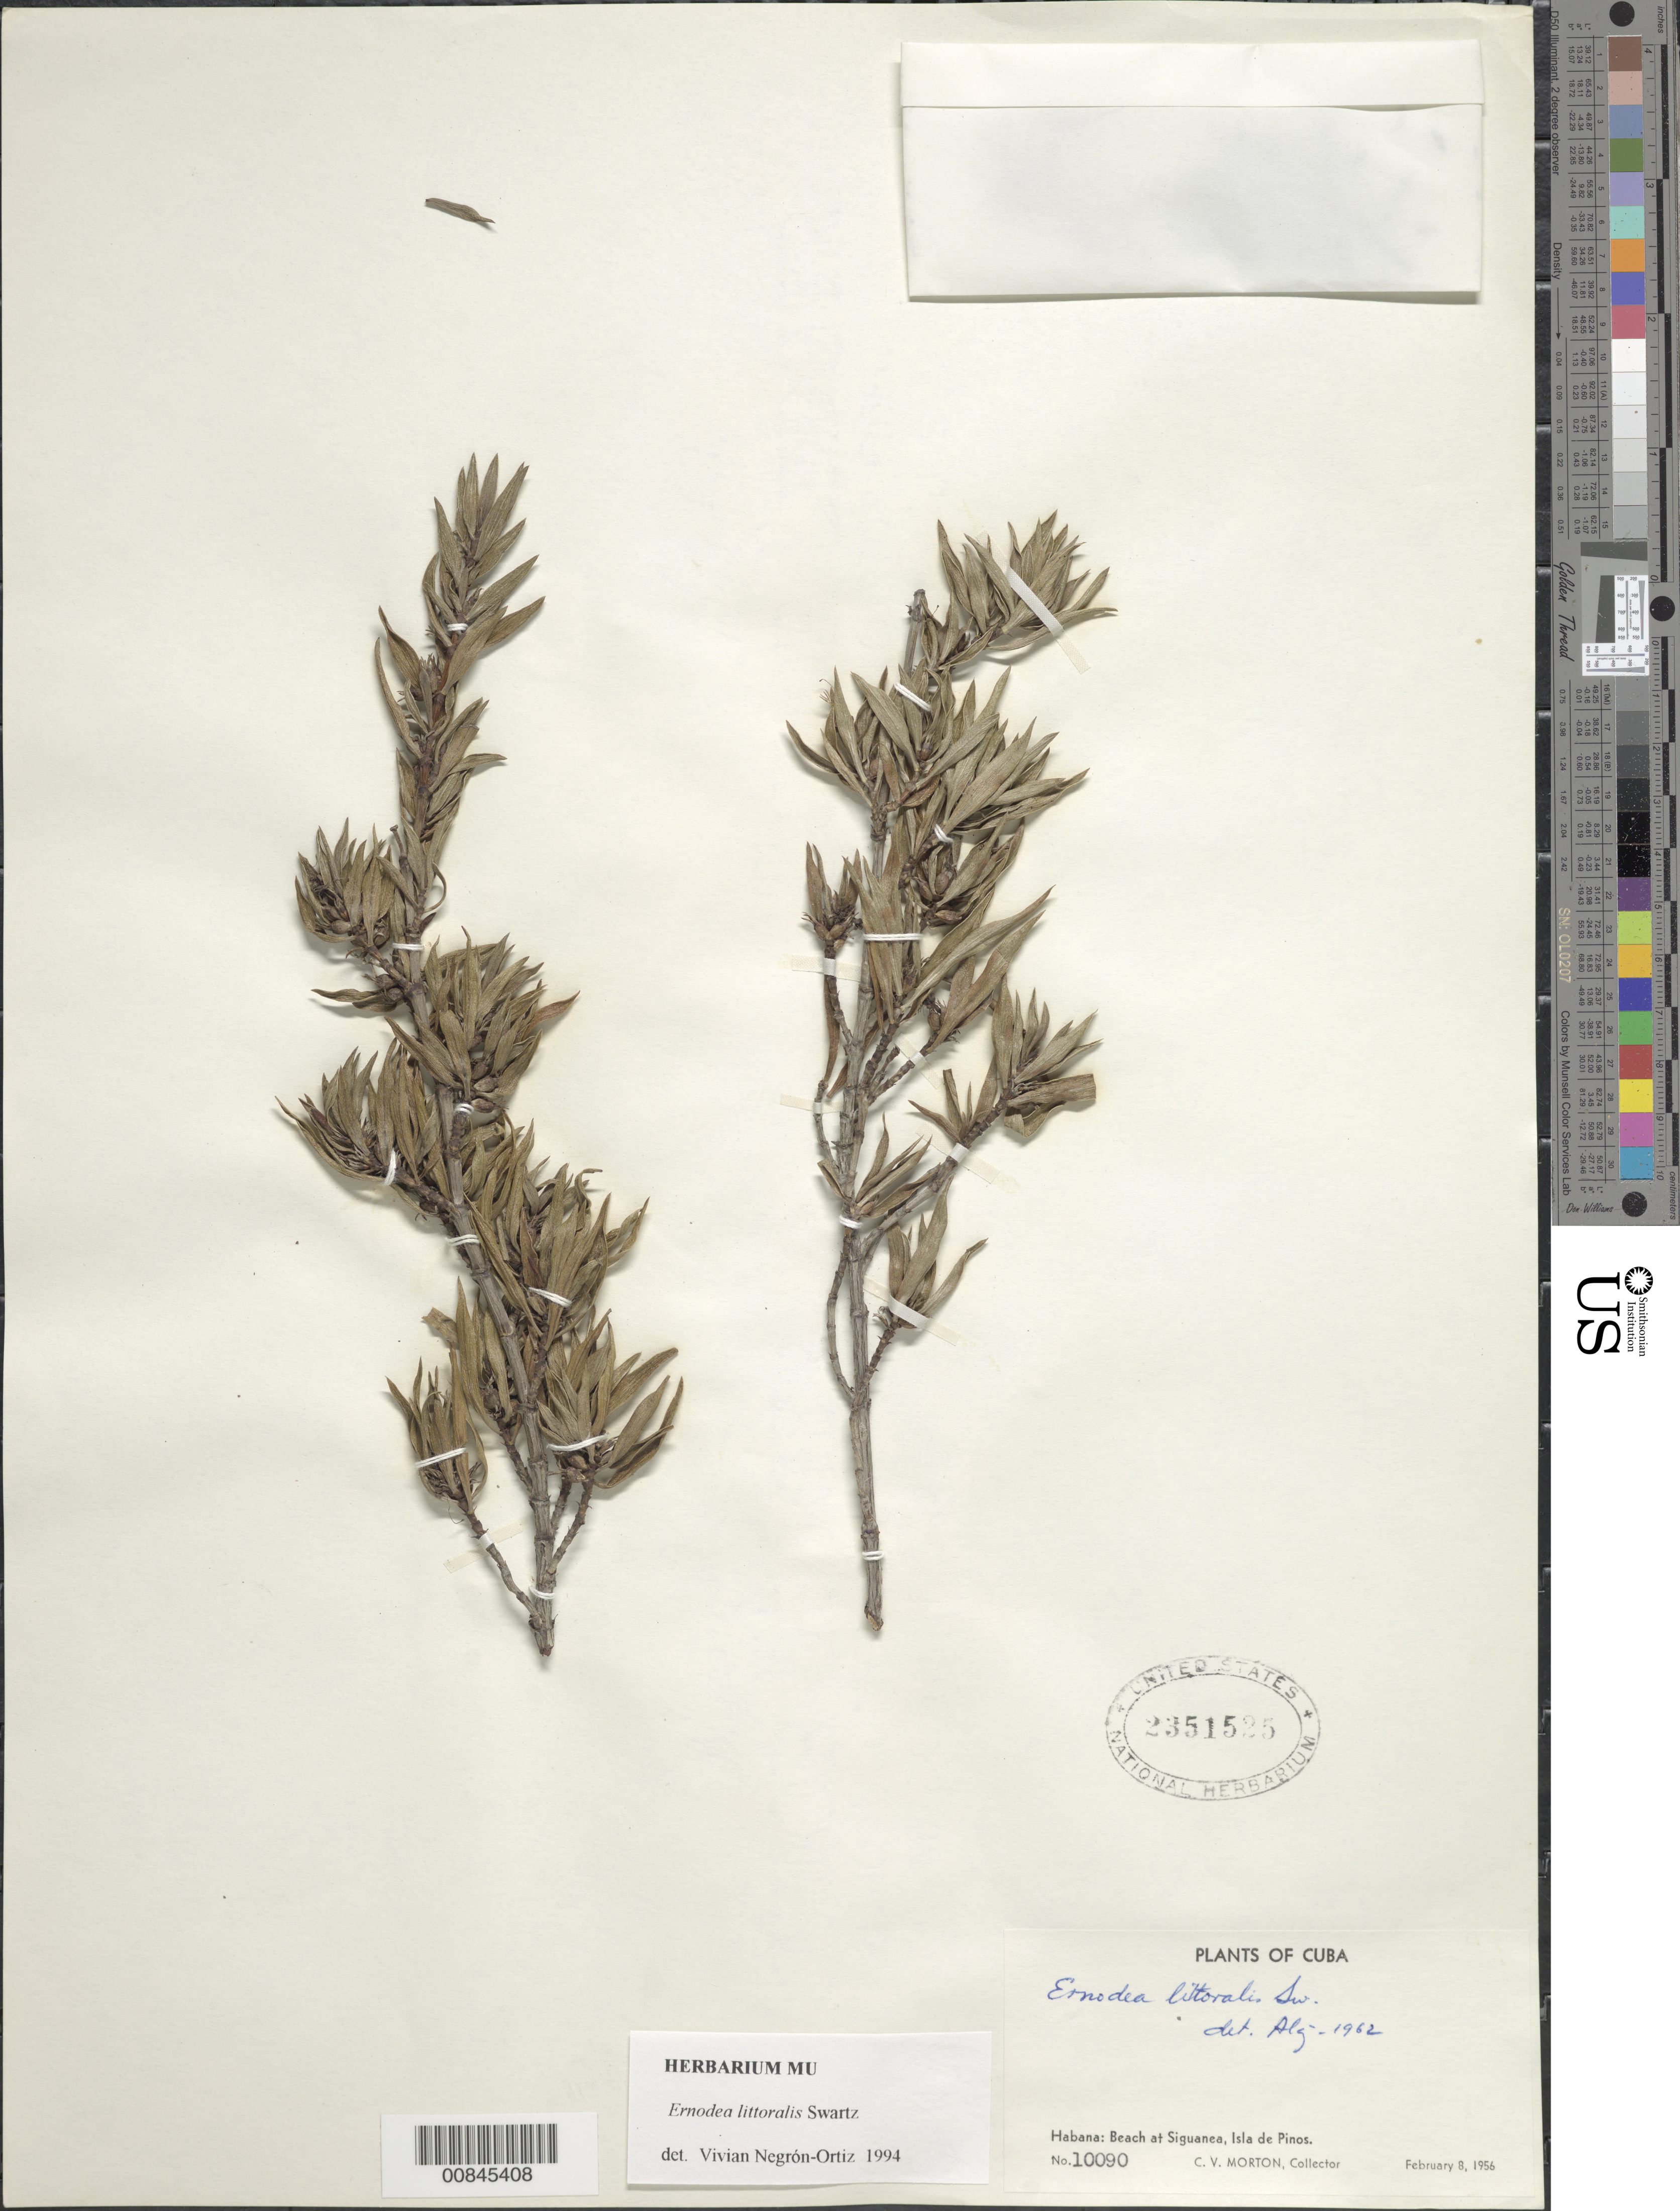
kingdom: Plantae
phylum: Tracheophyta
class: Magnoliopsida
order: Gentianales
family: Rubiaceae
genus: Ernodea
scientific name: Ernodea littoralis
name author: Sw.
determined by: Liogier, Alain H.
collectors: C. V. Morton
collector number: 10090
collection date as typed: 08 Feb 1956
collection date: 1956-02-08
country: Cuba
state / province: Isla de La Juventud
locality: Habana: Beach at Siguanea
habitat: Beach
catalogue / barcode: US 2351525